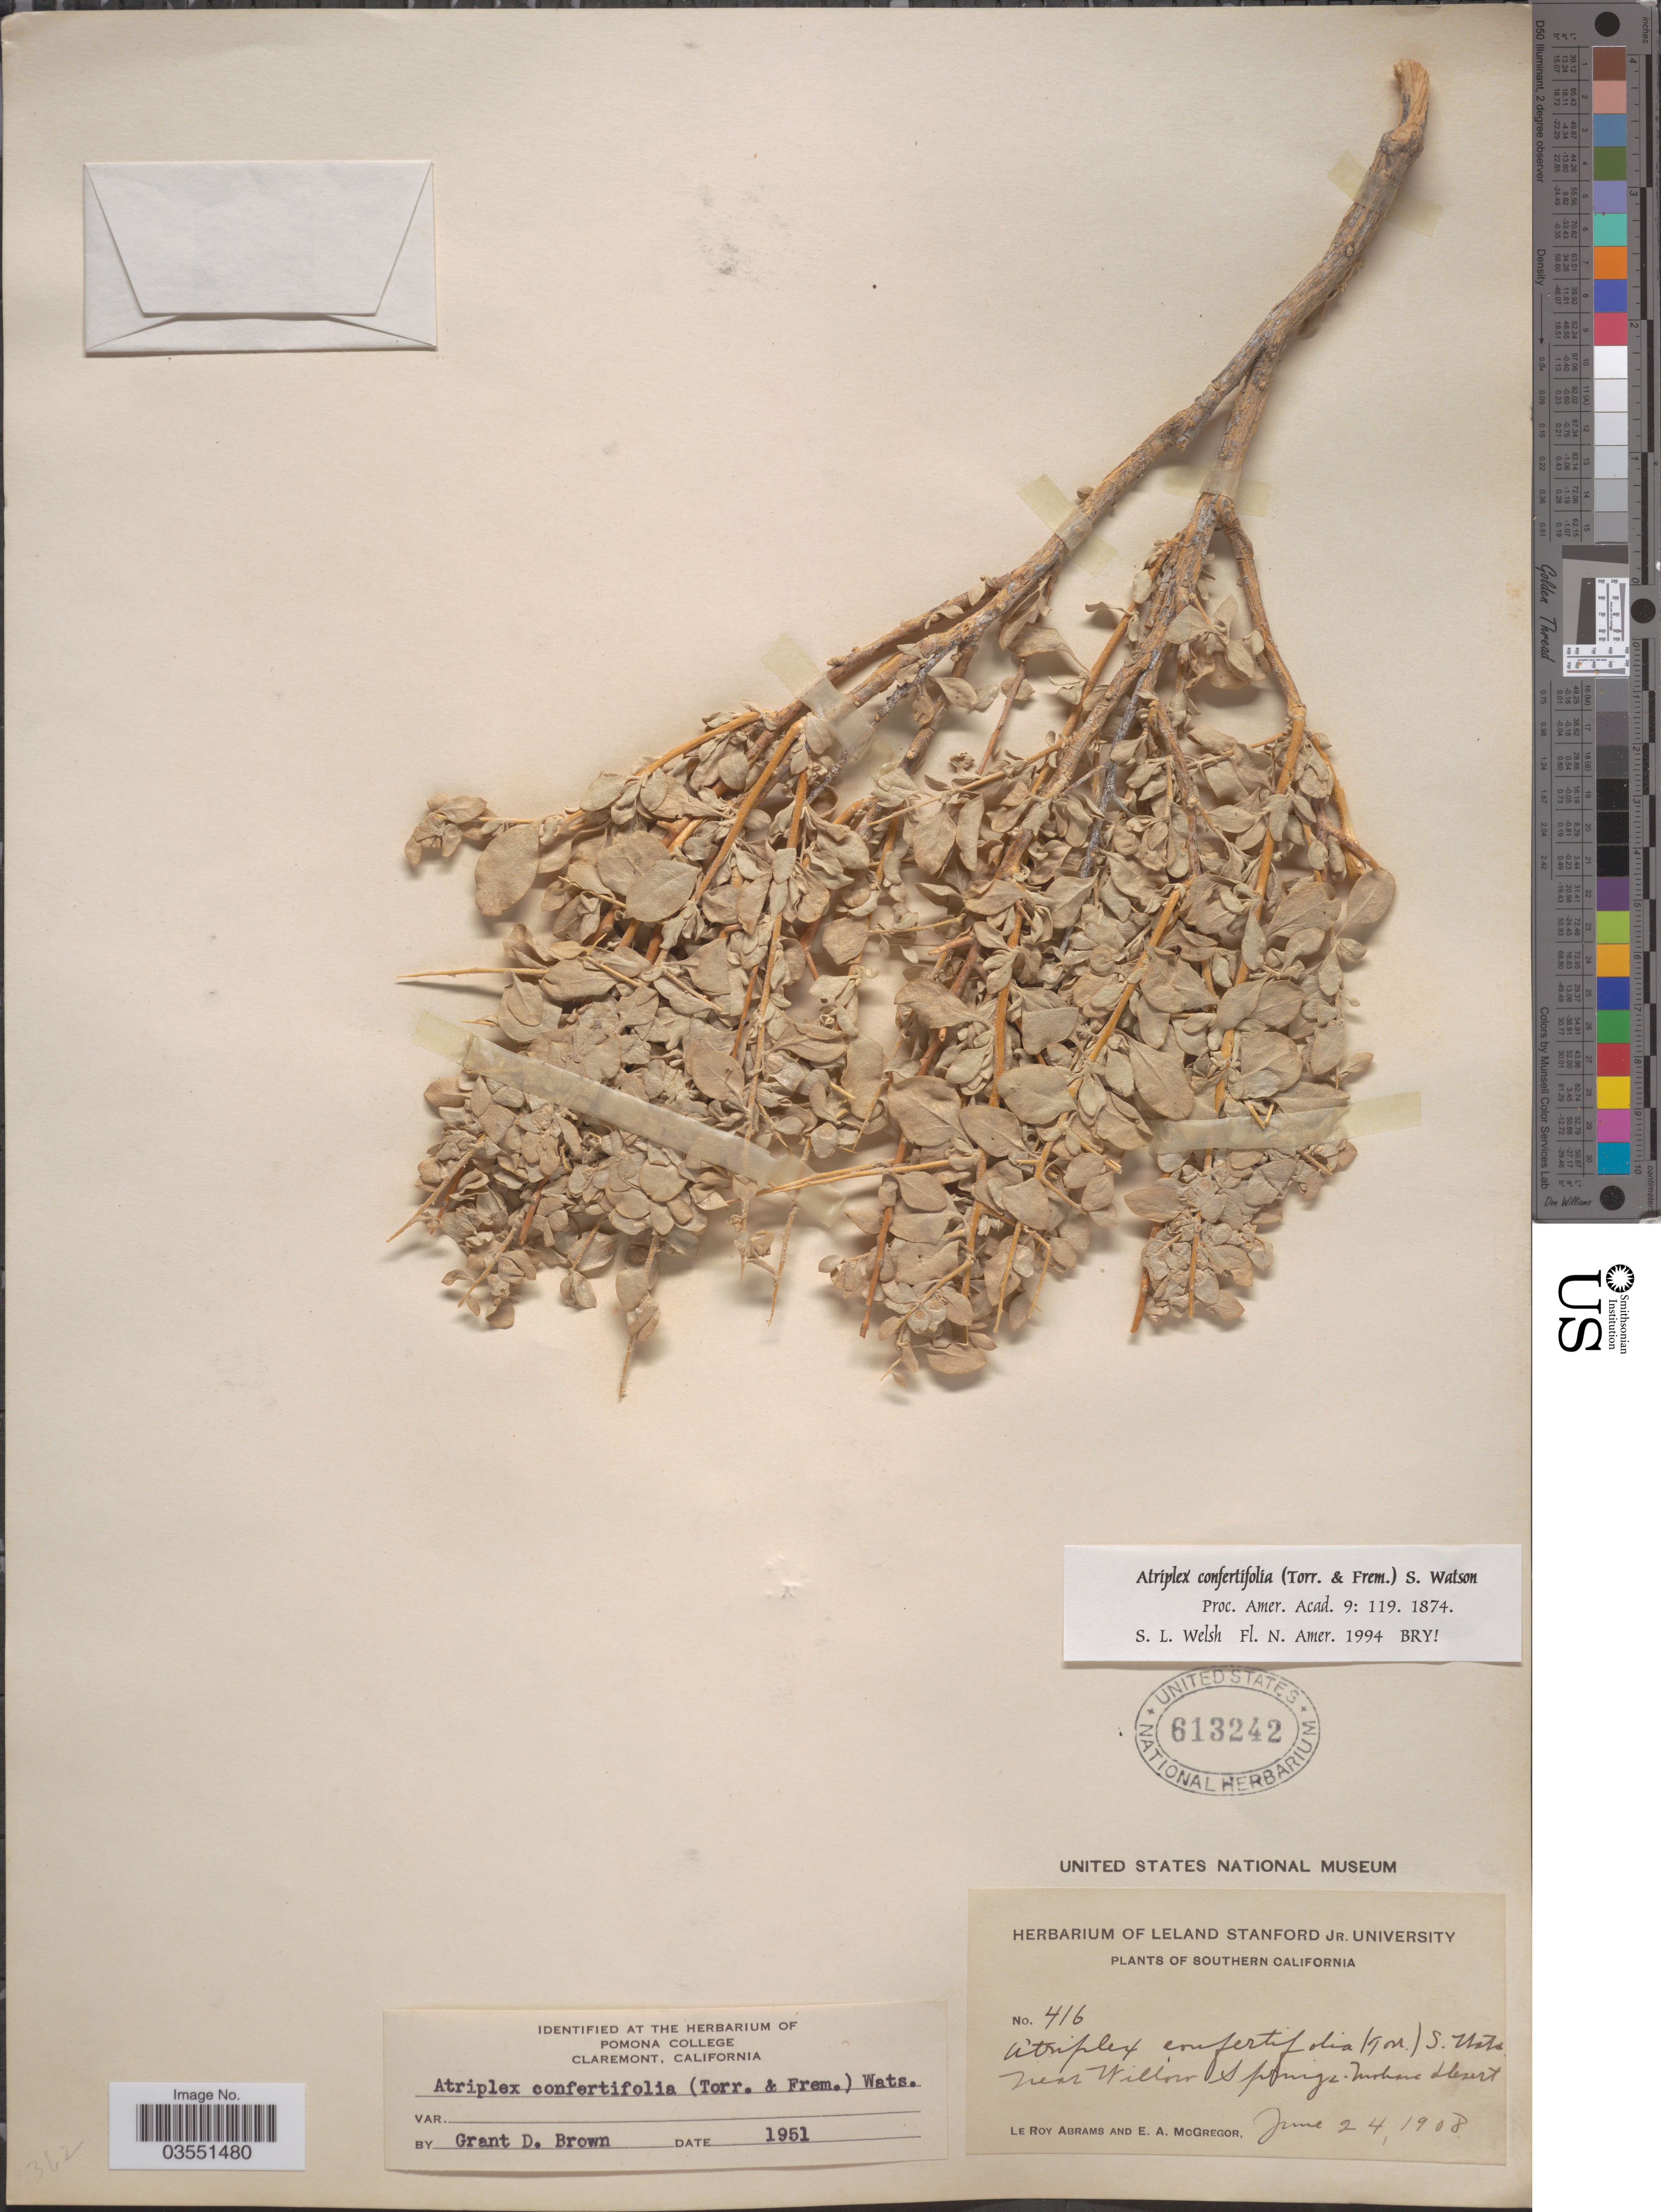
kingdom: Plantae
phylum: Tracheophyta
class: Magnoliopsida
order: Caryophyllales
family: Amaranthaceae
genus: Atriplex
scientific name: Atriplex confertifolia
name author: (Torr. & Frém.) S. Watson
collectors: L. Abrams & E. A. McGregor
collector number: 416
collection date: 1908-06-24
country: United States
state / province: California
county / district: Kern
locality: Southern California. Near Willow Springs, Mohave Desert.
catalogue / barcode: US 613242